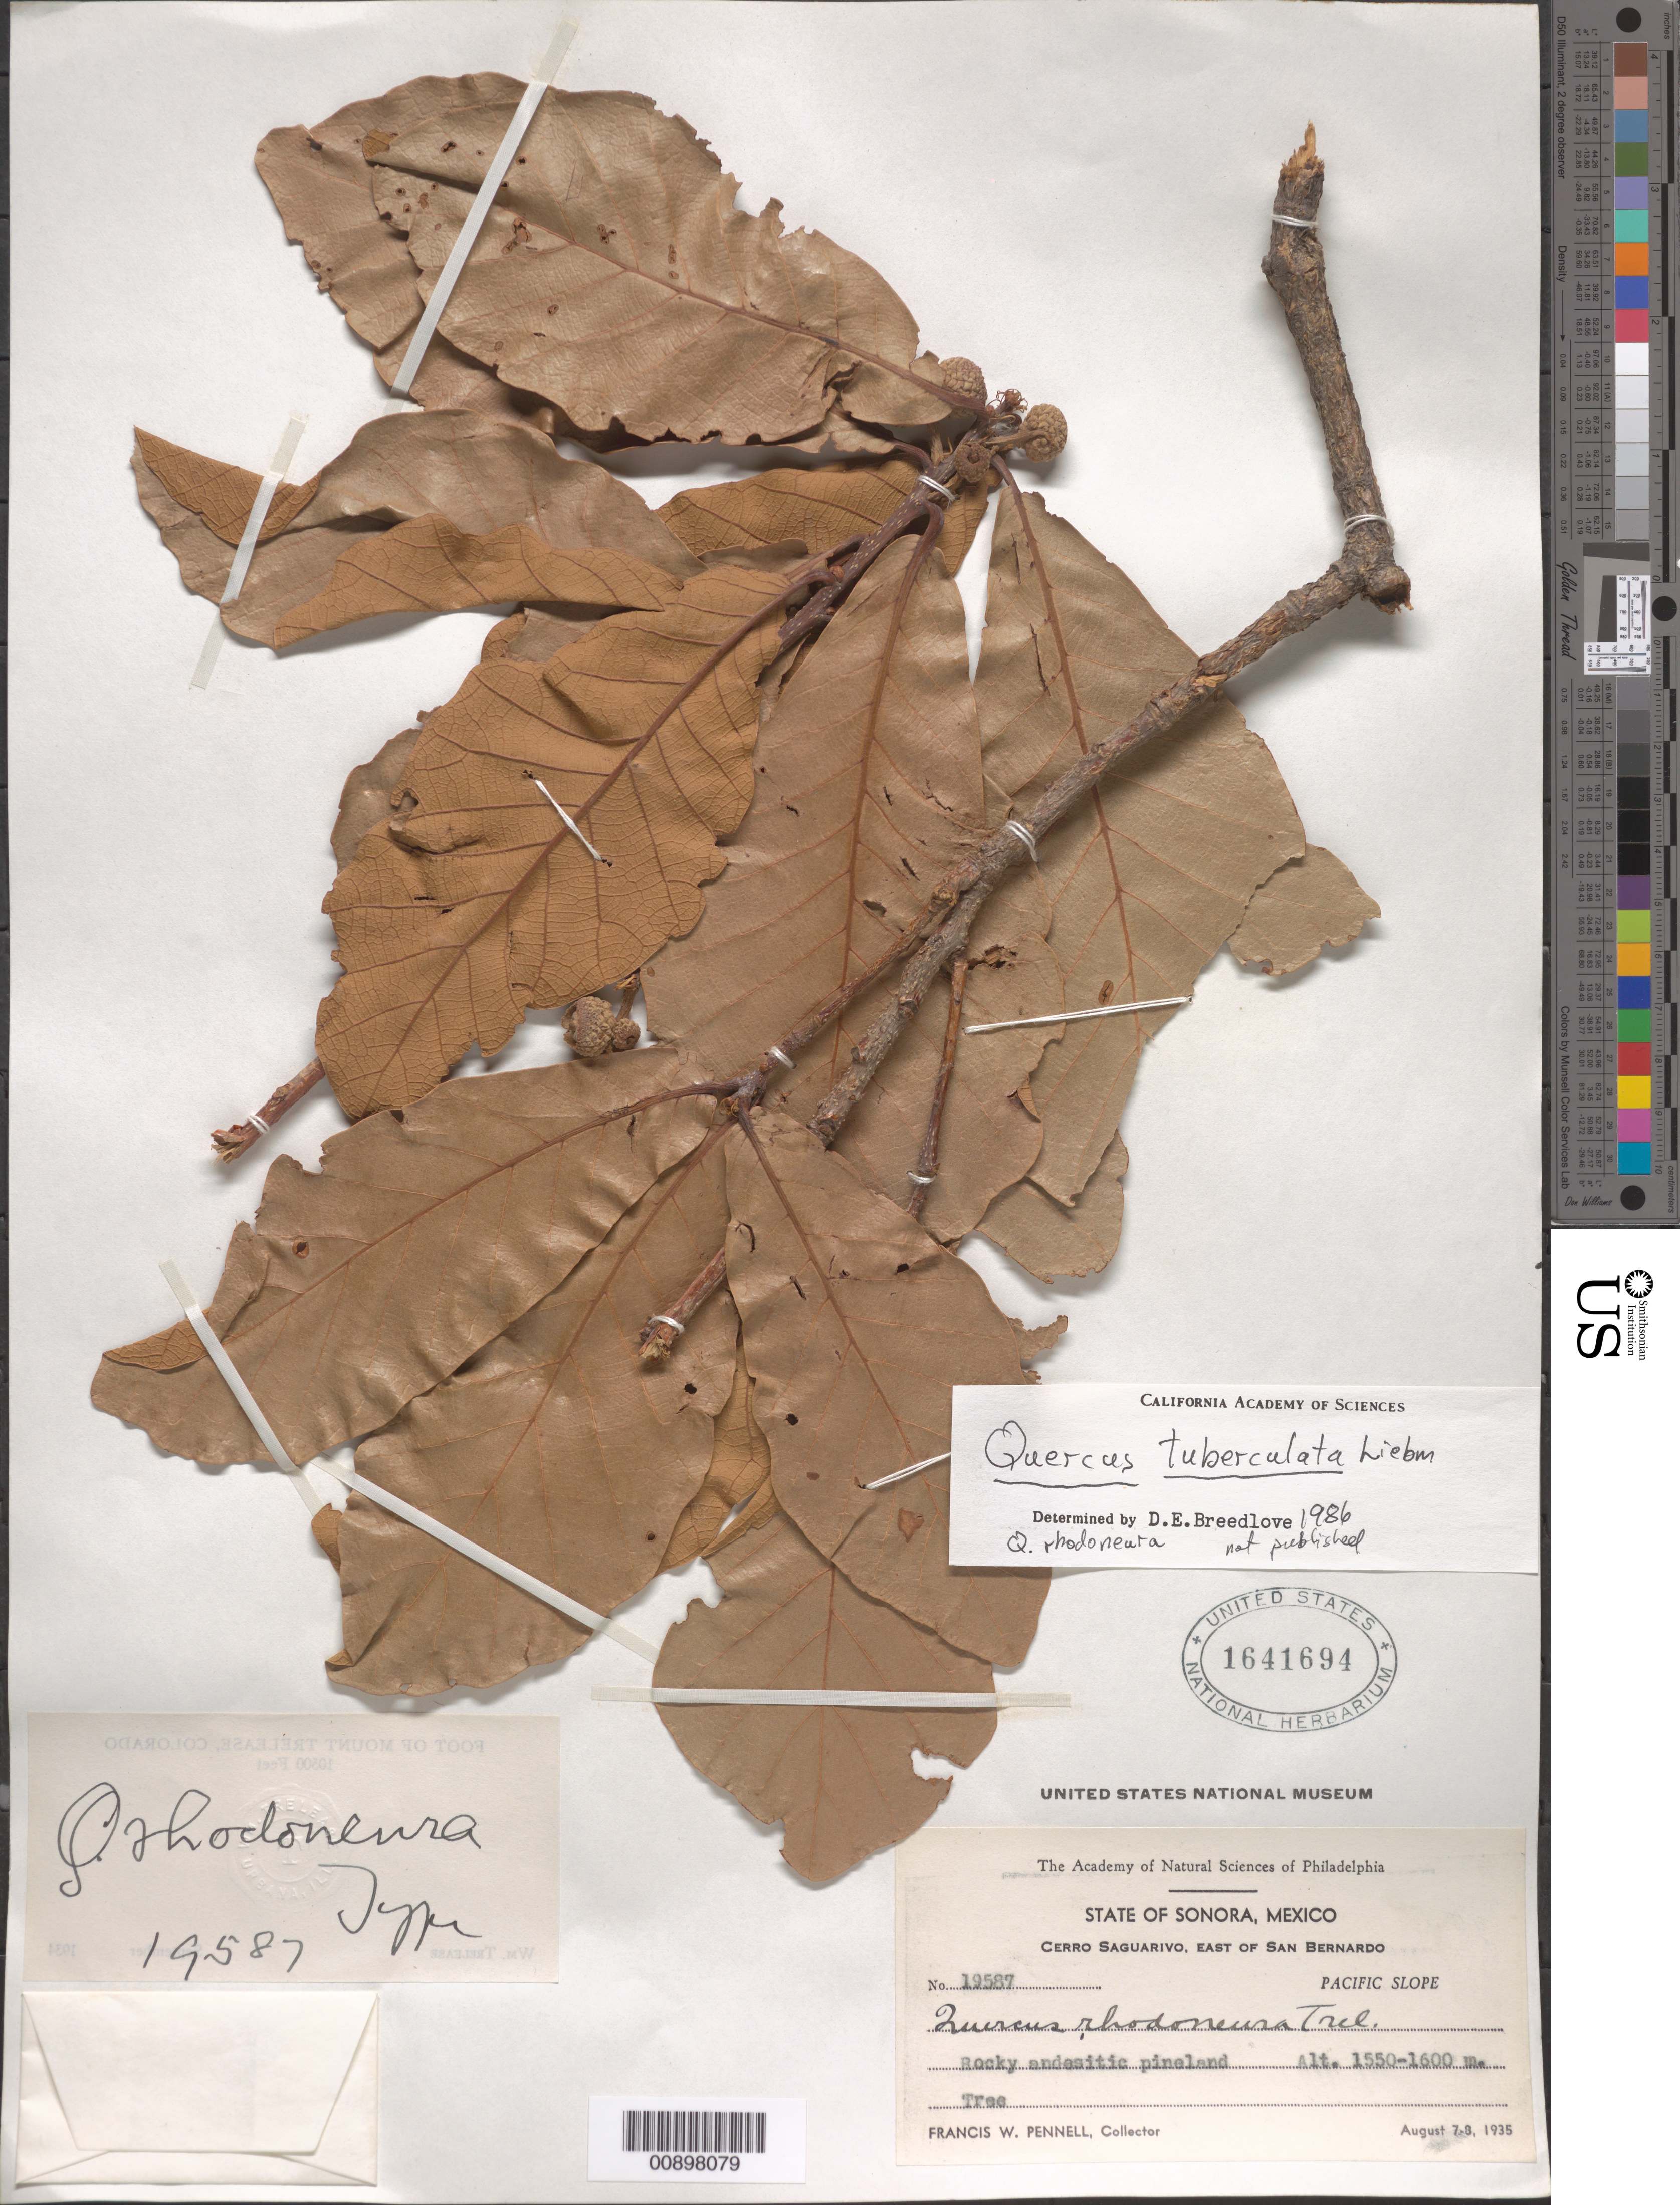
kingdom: Plantae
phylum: Tracheophyta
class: Magnoliopsida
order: Fagales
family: Fagaceae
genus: Quercus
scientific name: Quercus tuberculata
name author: Liebm.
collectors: F. W. Pennell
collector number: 19587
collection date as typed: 07 Aug 1935 to 08 Aug 1935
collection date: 1935-08-07/1935-08-08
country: Mexico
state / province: Sonora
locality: Cerro Saguarivo, east of San Bernardo. Pacific Slope, Sonora.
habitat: Rocky andesitic pineland.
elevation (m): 1600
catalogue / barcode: US 1641694